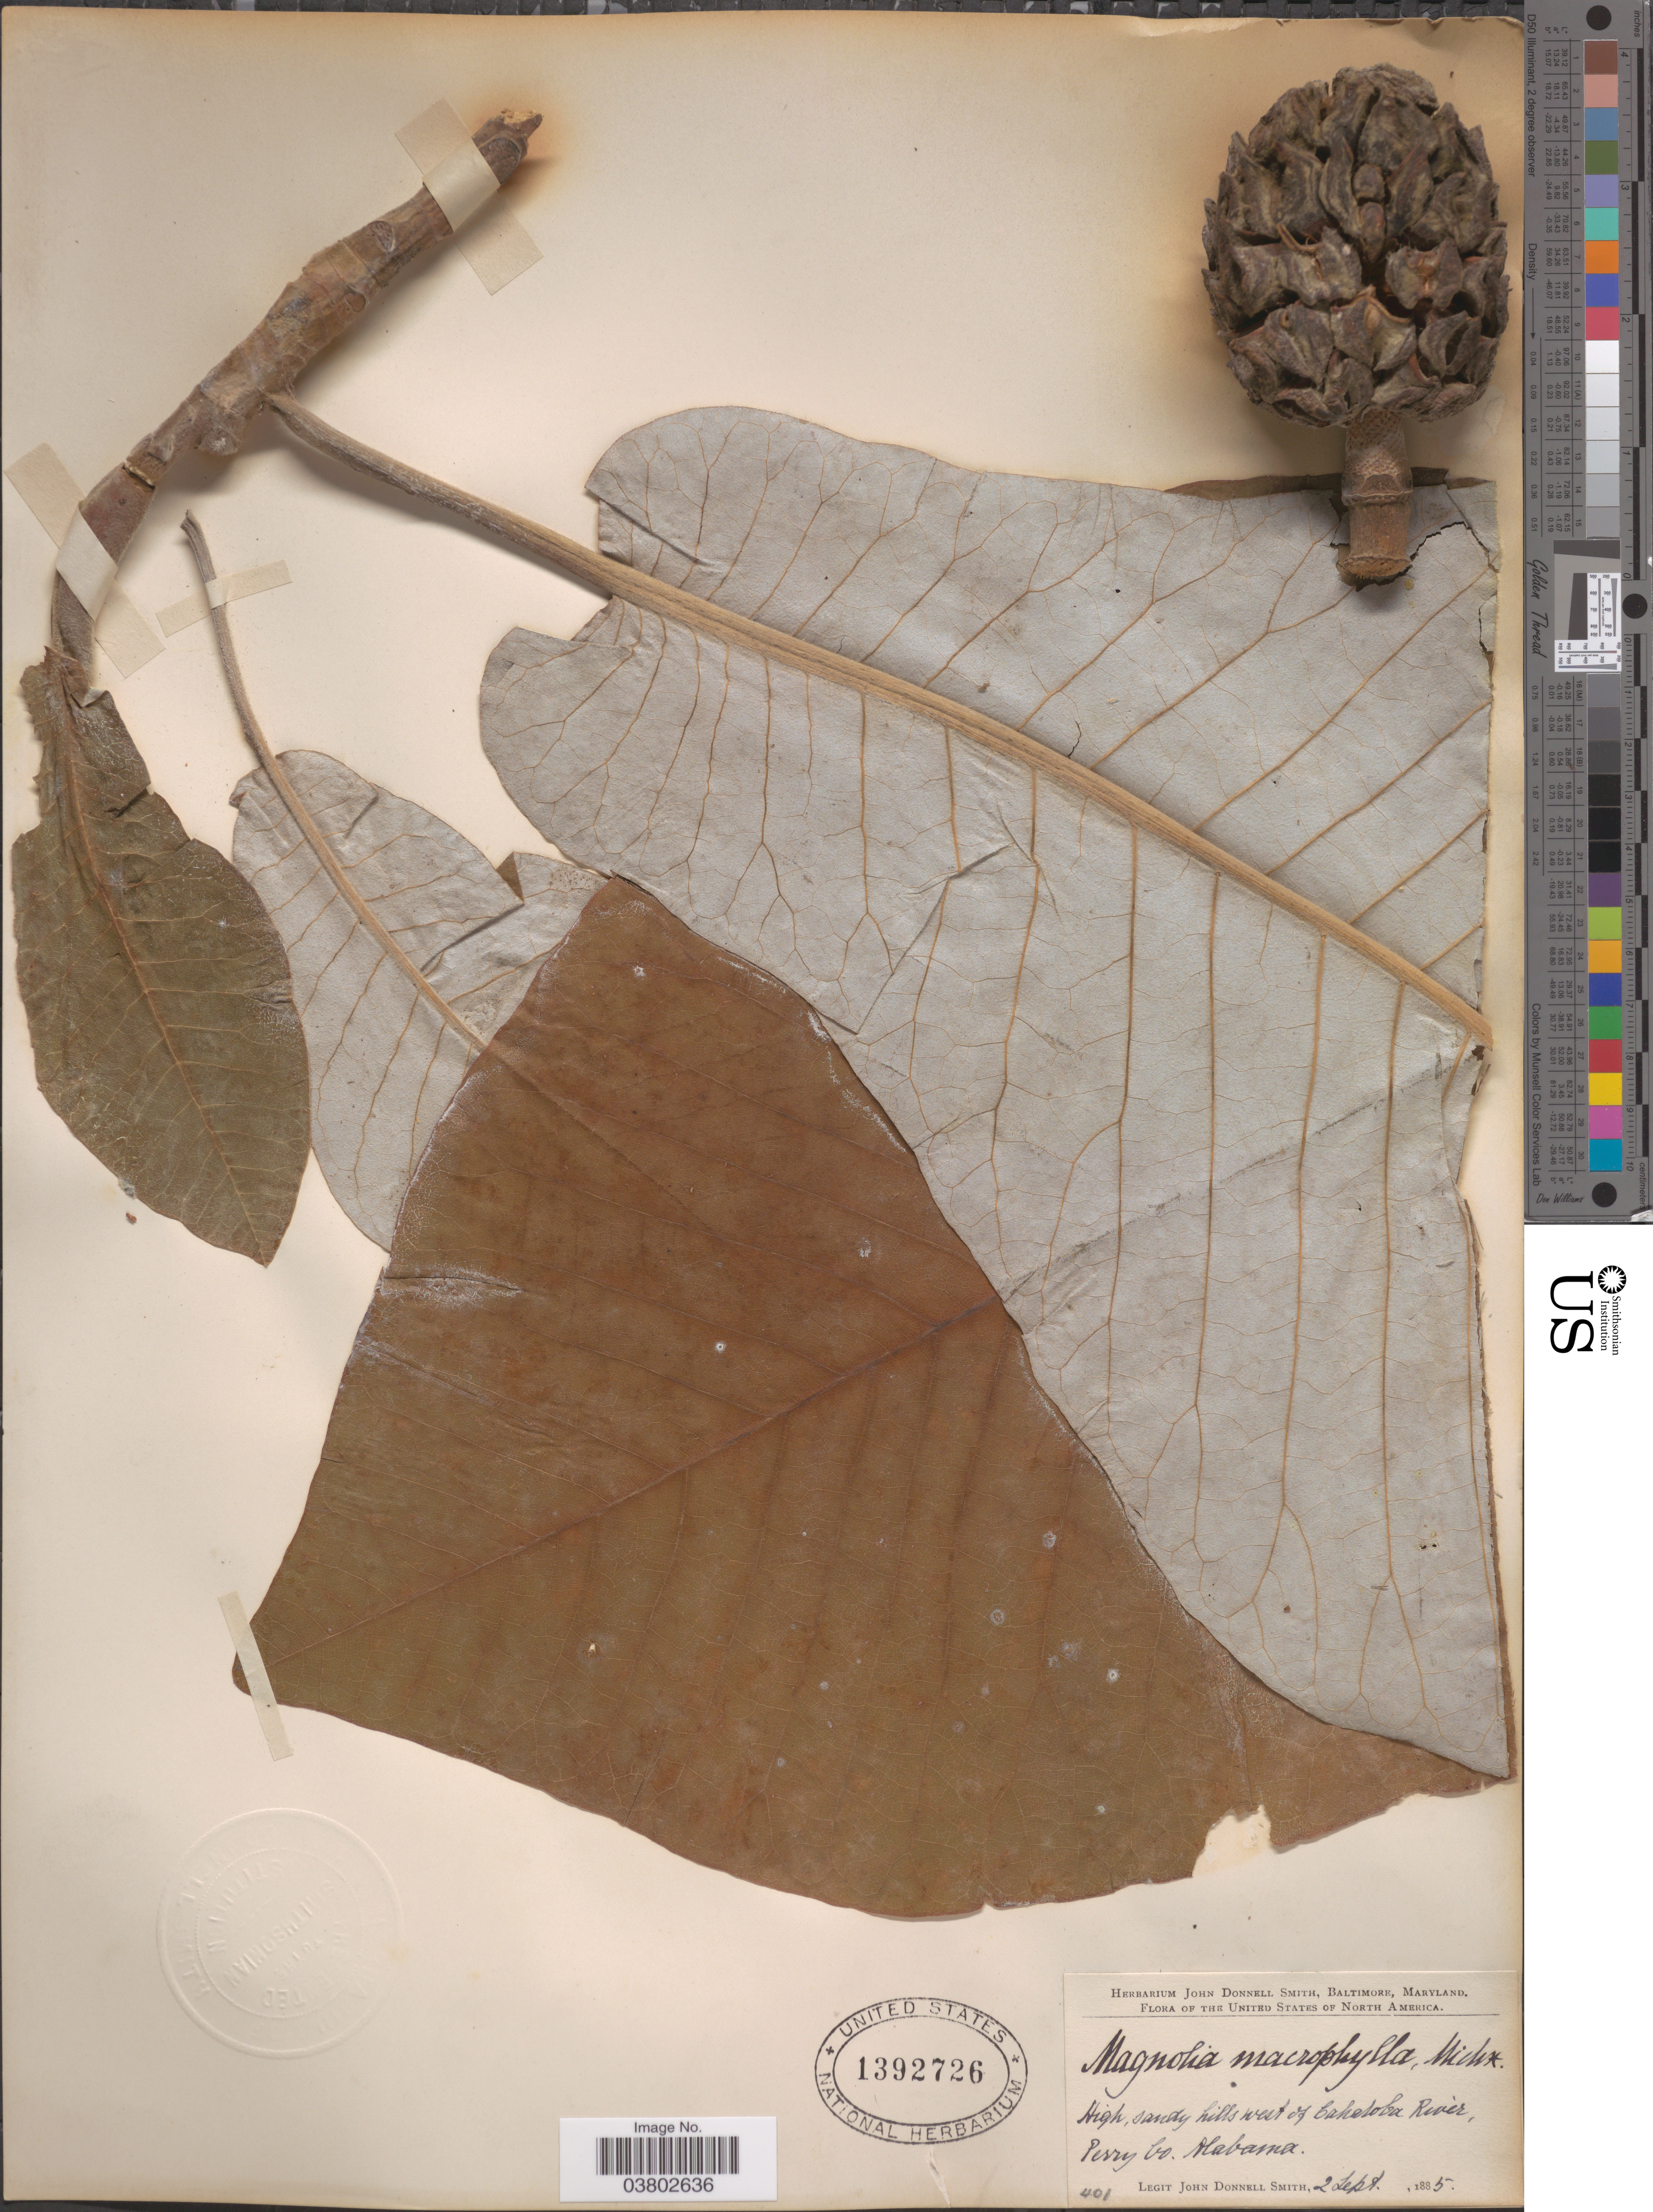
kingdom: Plantae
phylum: Tracheophyta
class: Magnoliopsida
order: Magnoliales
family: Magnoliaceae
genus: Magnolia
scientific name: Magnolia macrophylla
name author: Michx.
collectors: J. Donnell Smith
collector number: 401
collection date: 1885-09-02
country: United States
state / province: Alabama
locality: West of Cohowba River, Perry Co.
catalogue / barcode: US 1392726